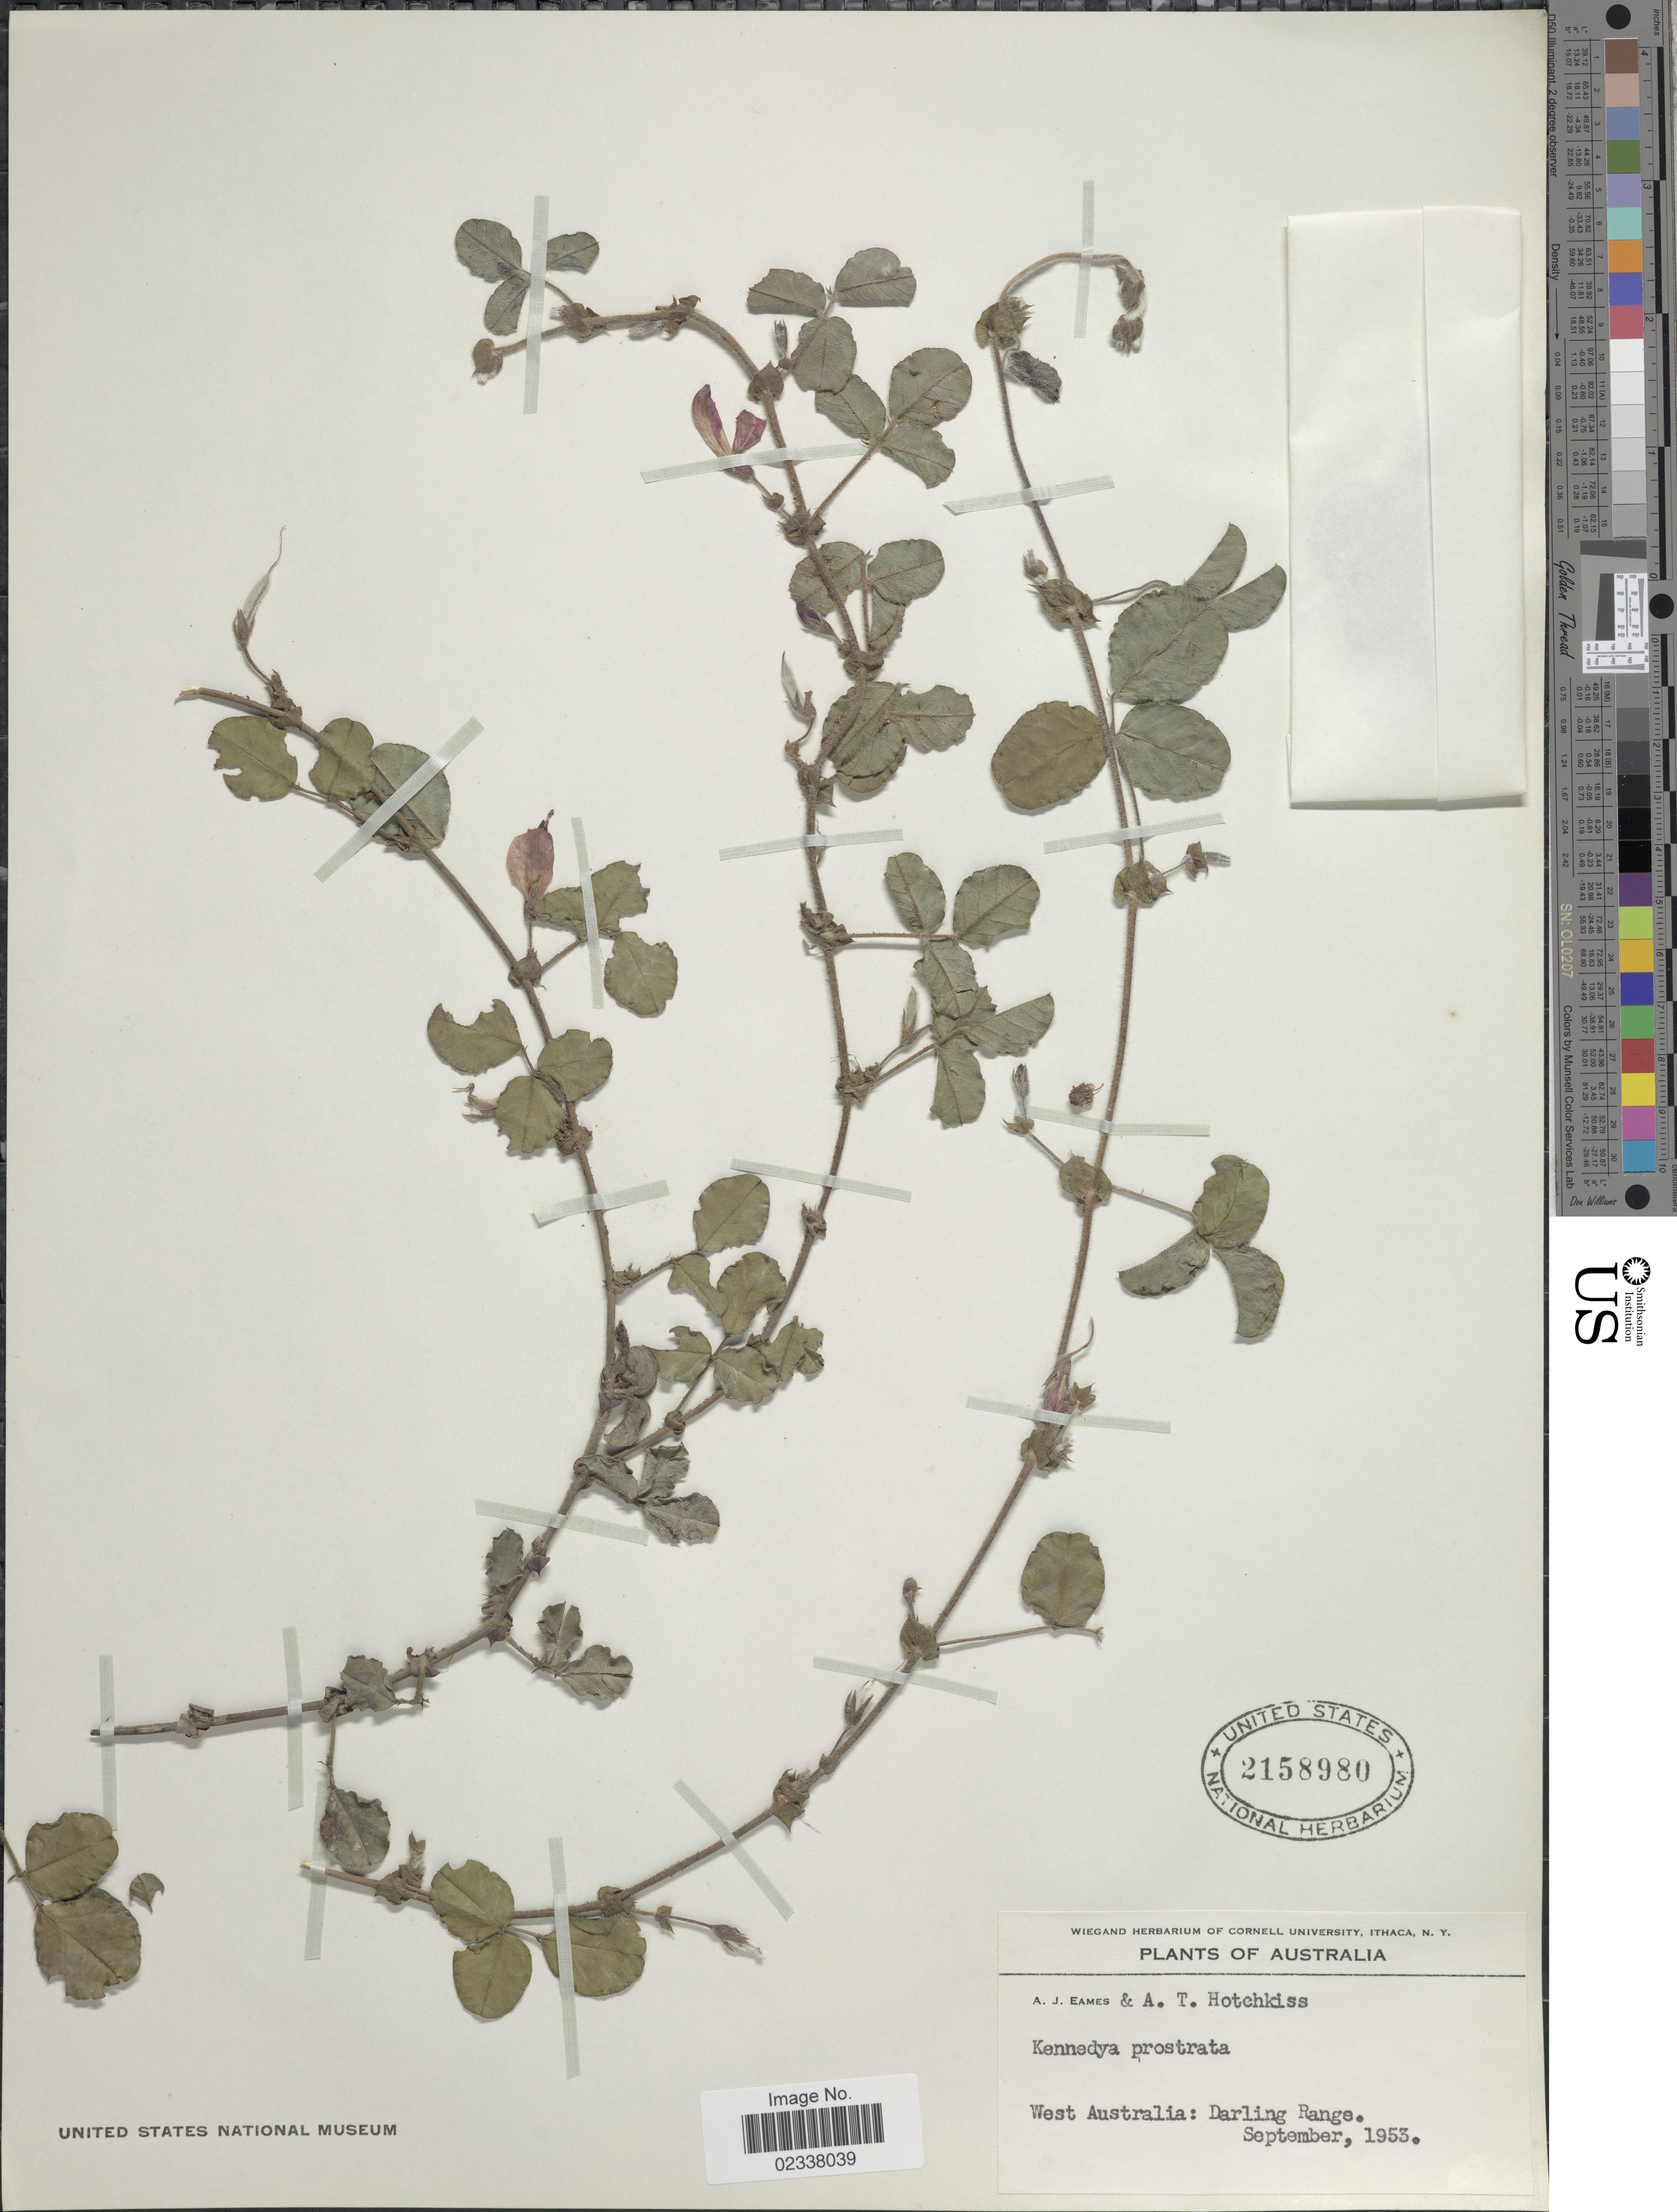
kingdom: Plantae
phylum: Tracheophyta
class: Magnoliopsida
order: Fabales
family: Fabaceae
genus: Kennedia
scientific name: Kennedia prostrata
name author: R. Br.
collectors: A. J. Eames & A. Hotchkiss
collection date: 1953-09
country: Australia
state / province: Western Australia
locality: Darling Range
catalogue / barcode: US 2158980